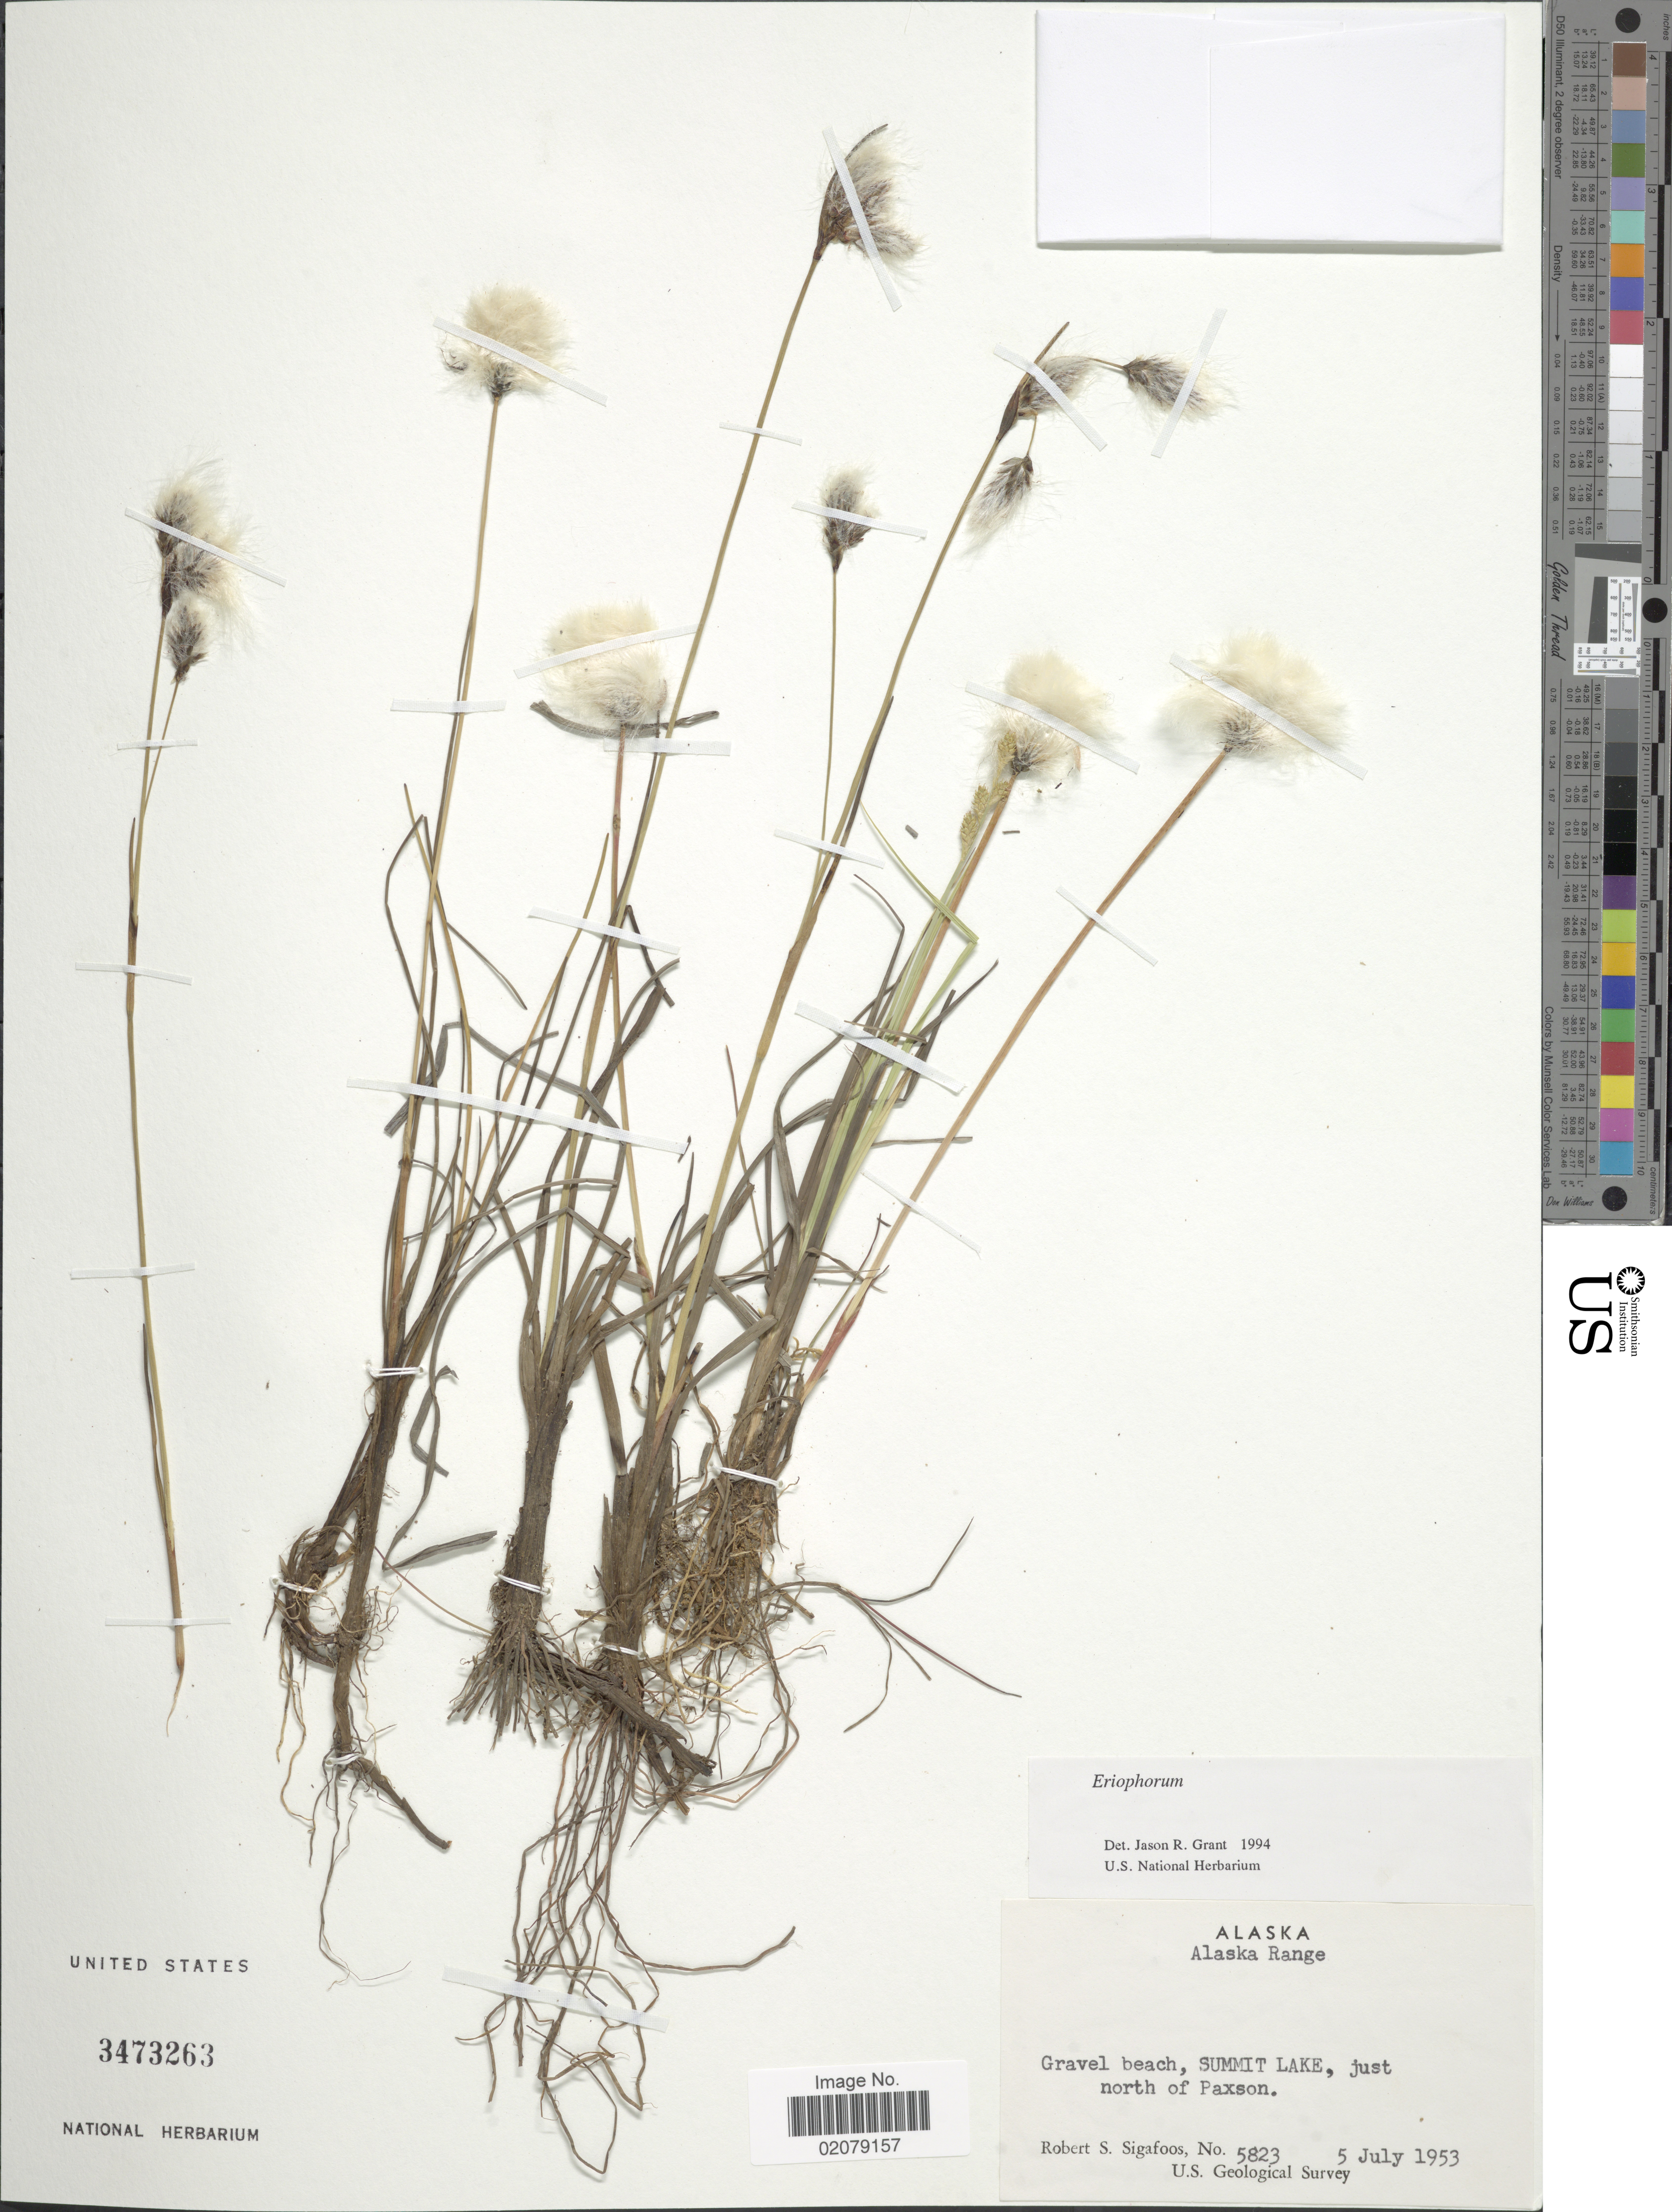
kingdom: Plantae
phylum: Tracheophyta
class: Liliopsida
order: Poales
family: Cyperaceae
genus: Eriophorum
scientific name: Eriophorum sp.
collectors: R. Sigafoos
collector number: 5823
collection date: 1953-07-05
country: United States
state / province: Alaska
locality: Alaska Range, Summit Lake, just north of Paxson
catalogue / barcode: US 3473263